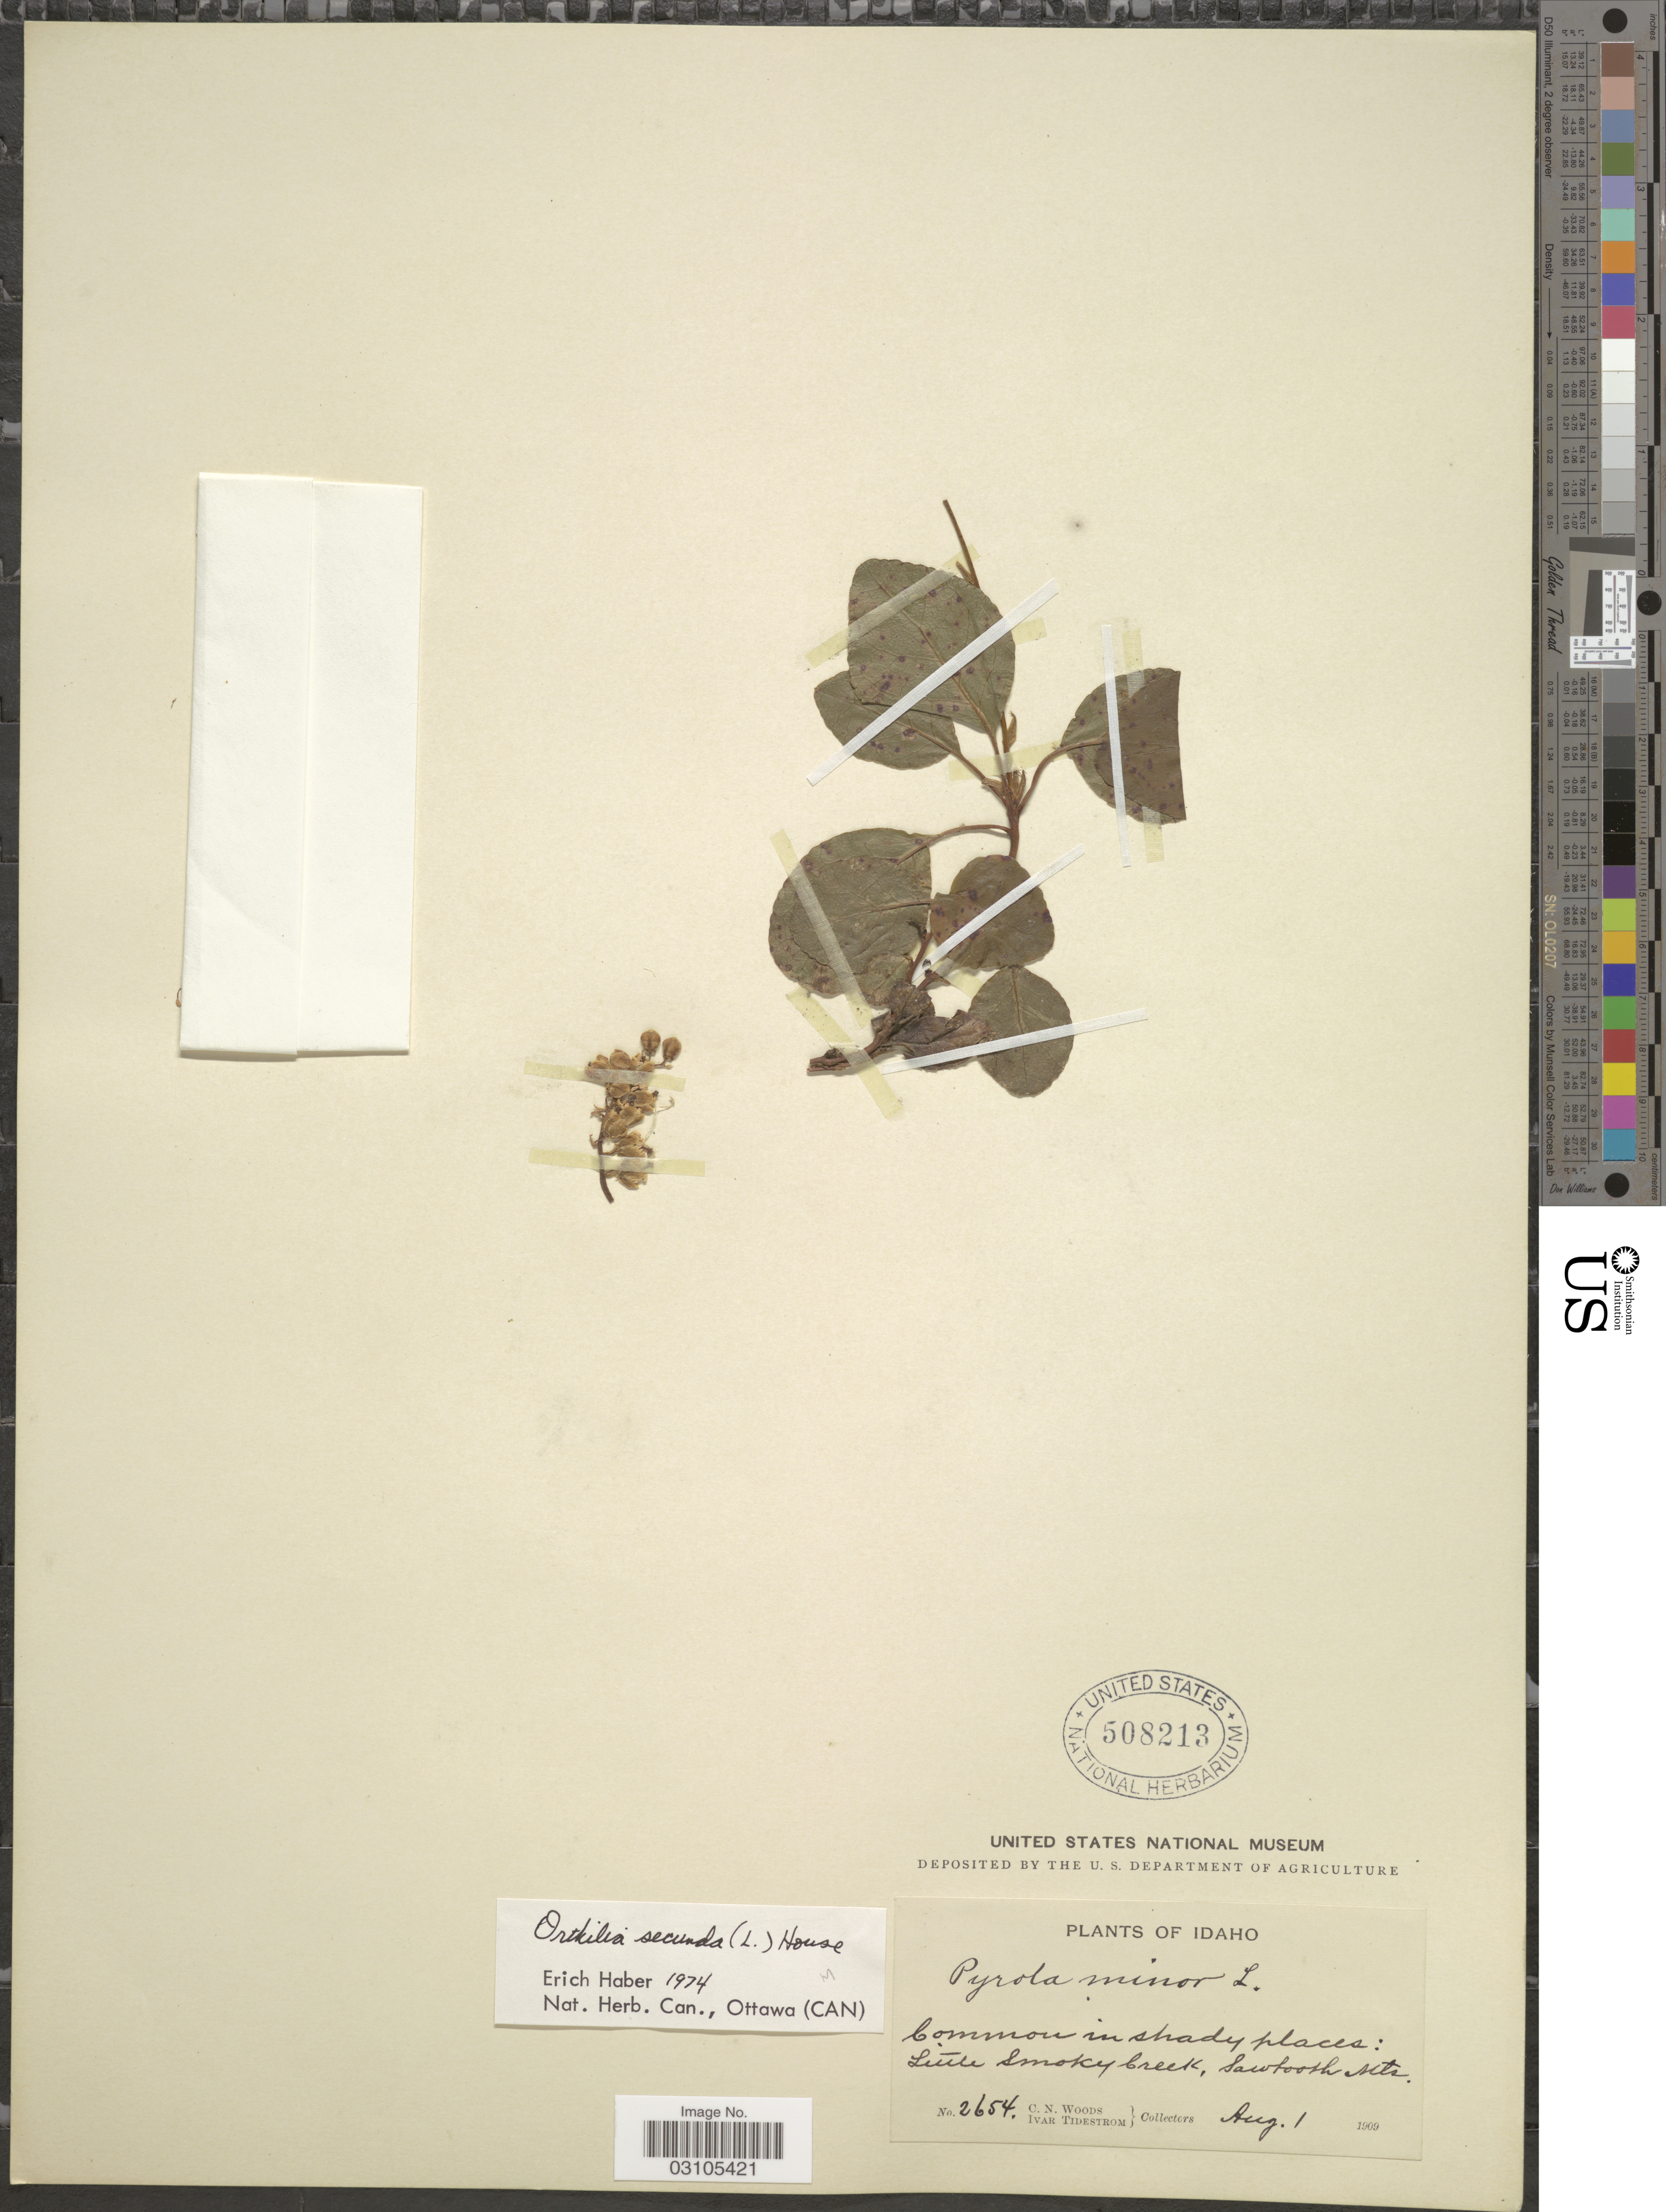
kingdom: Plantae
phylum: Tracheophyta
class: Magnoliopsida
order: Ericales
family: Ericaceae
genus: Orthilia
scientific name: Orthilia secunda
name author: (L.) House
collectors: C. Woods & I. F. Tidestrom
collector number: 2654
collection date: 1909-08-01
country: United States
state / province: Idaho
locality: Little Smoky Creek, Sawtooth Mts.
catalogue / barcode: US 508213